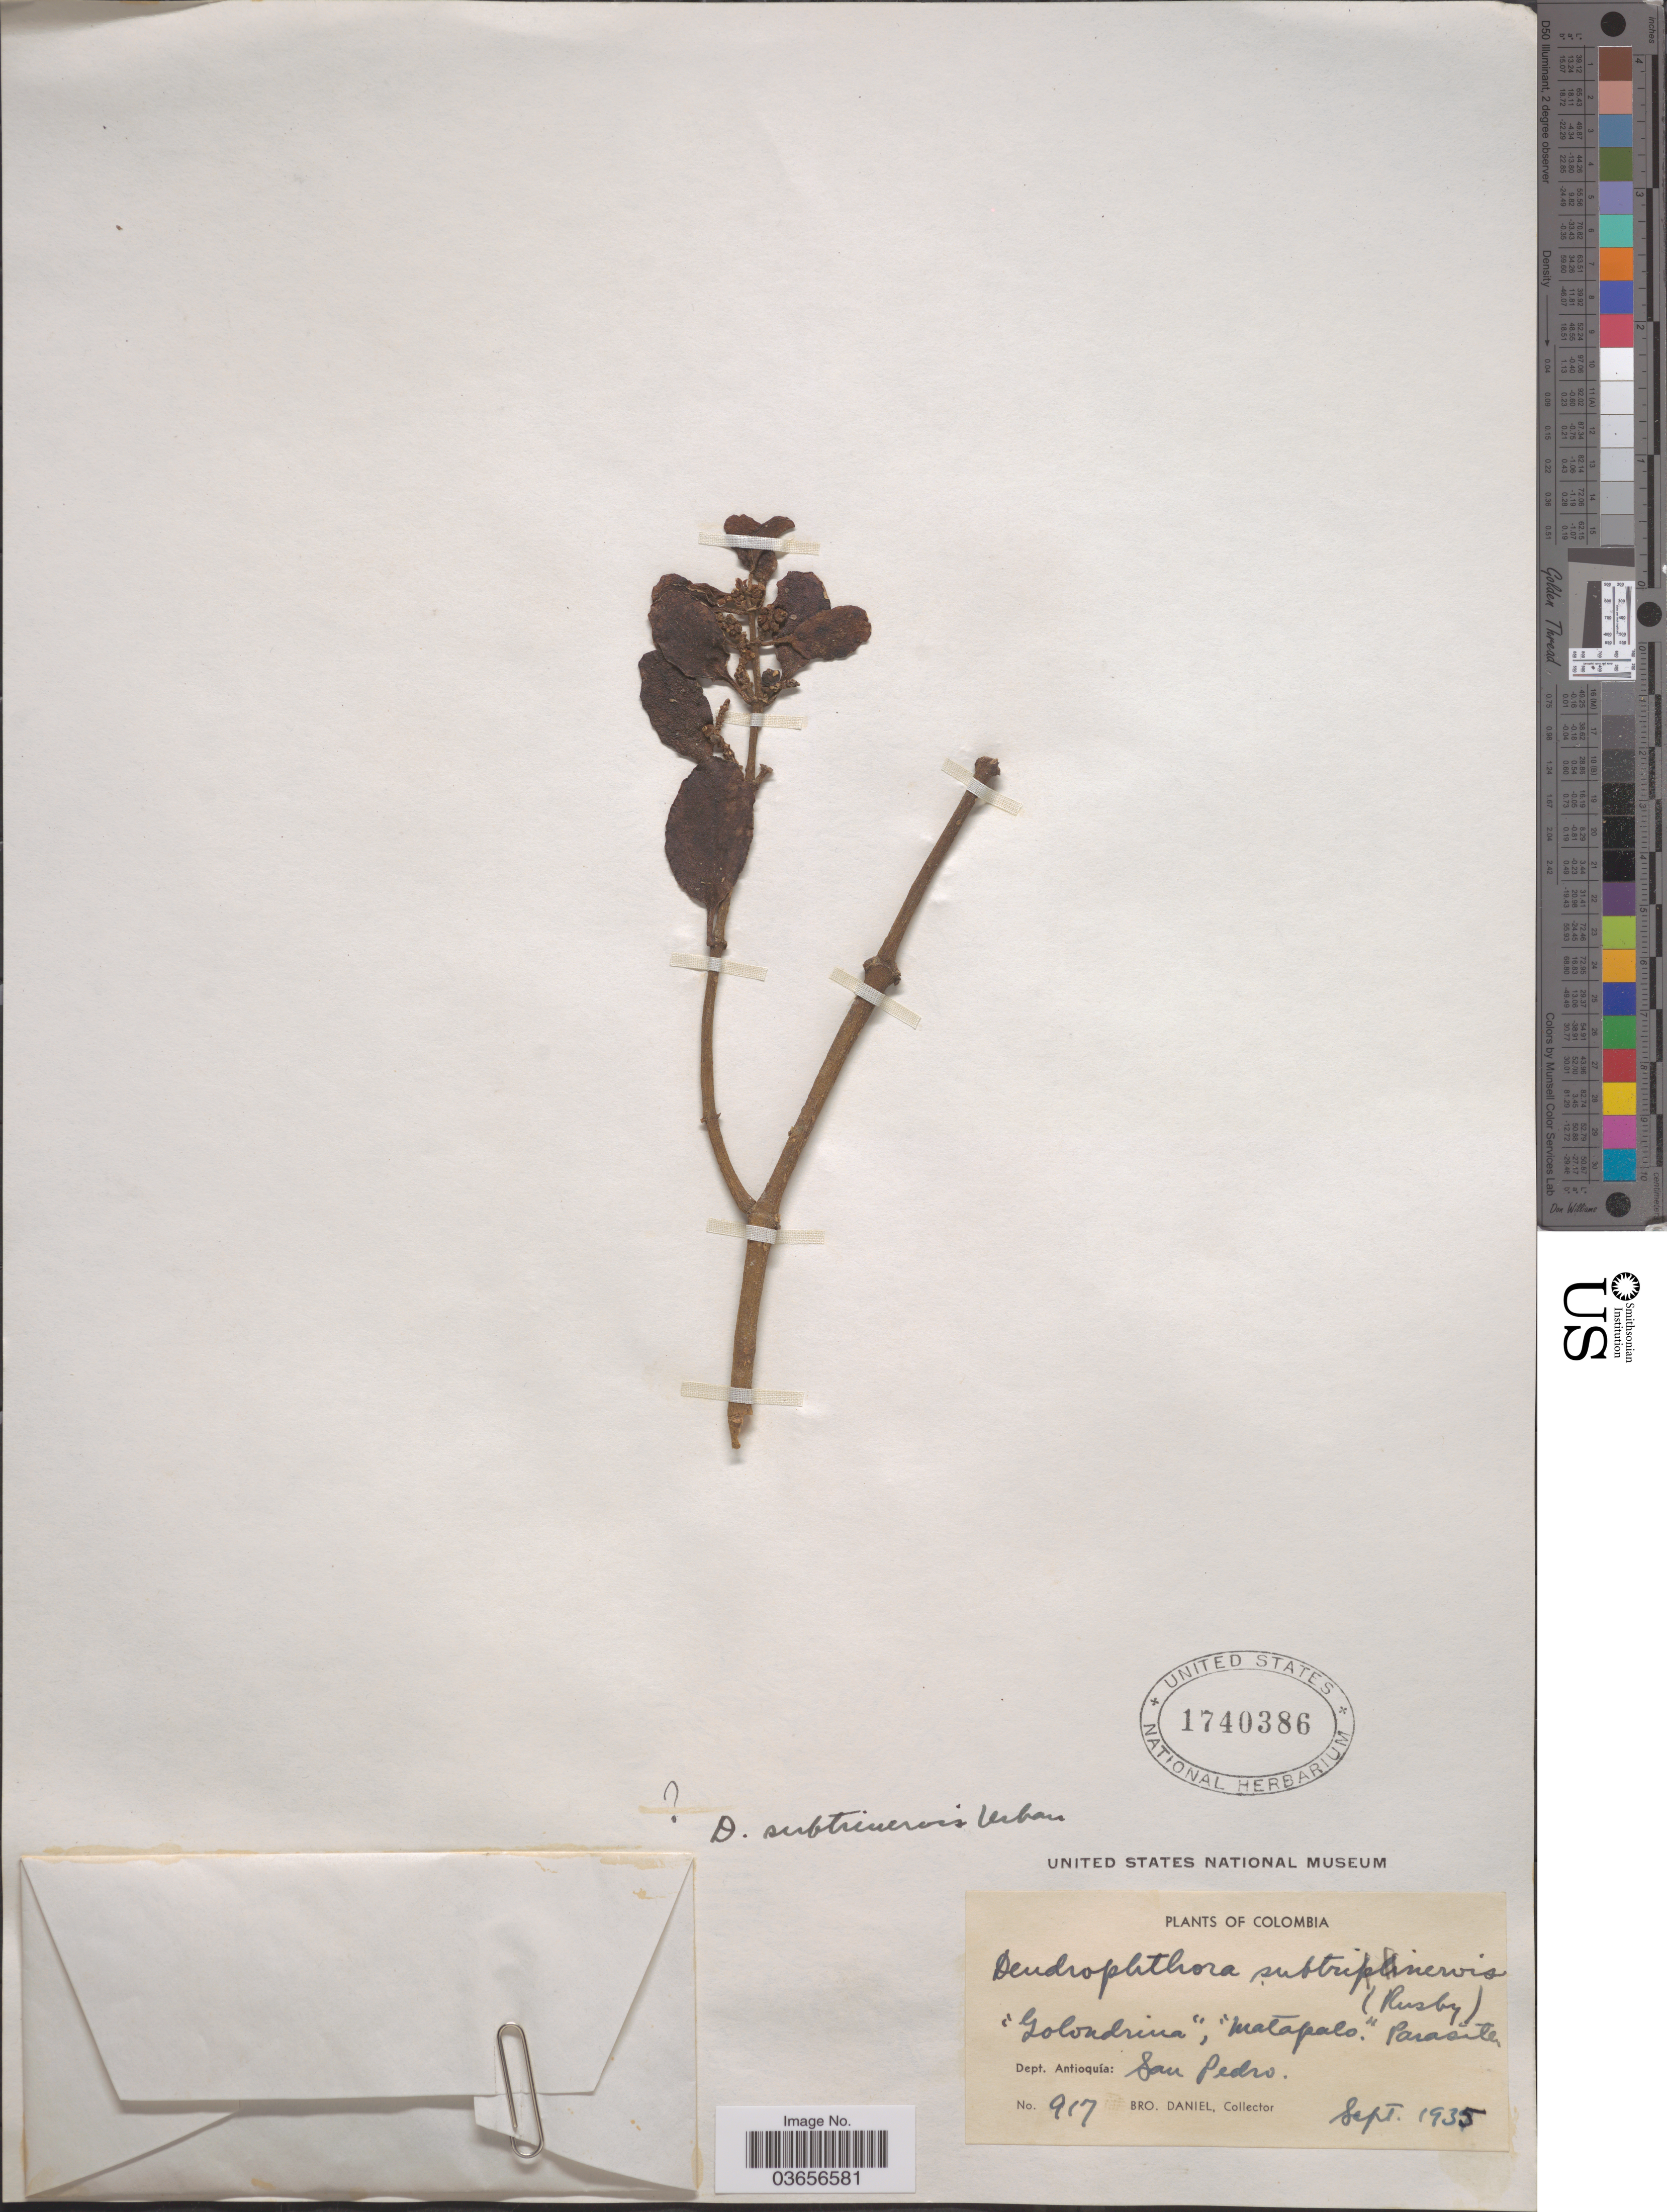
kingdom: Plantae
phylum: Tracheophyta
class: Magnoliopsida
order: Santalales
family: Viscaceae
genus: Dendrophthora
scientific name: Dendrophthora subtrinervis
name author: Urb.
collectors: Bro. Daniel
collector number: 917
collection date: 1935-09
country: Colombia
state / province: Antioquia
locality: Dept. Antioquía: San Pedro.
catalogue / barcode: US 1740386